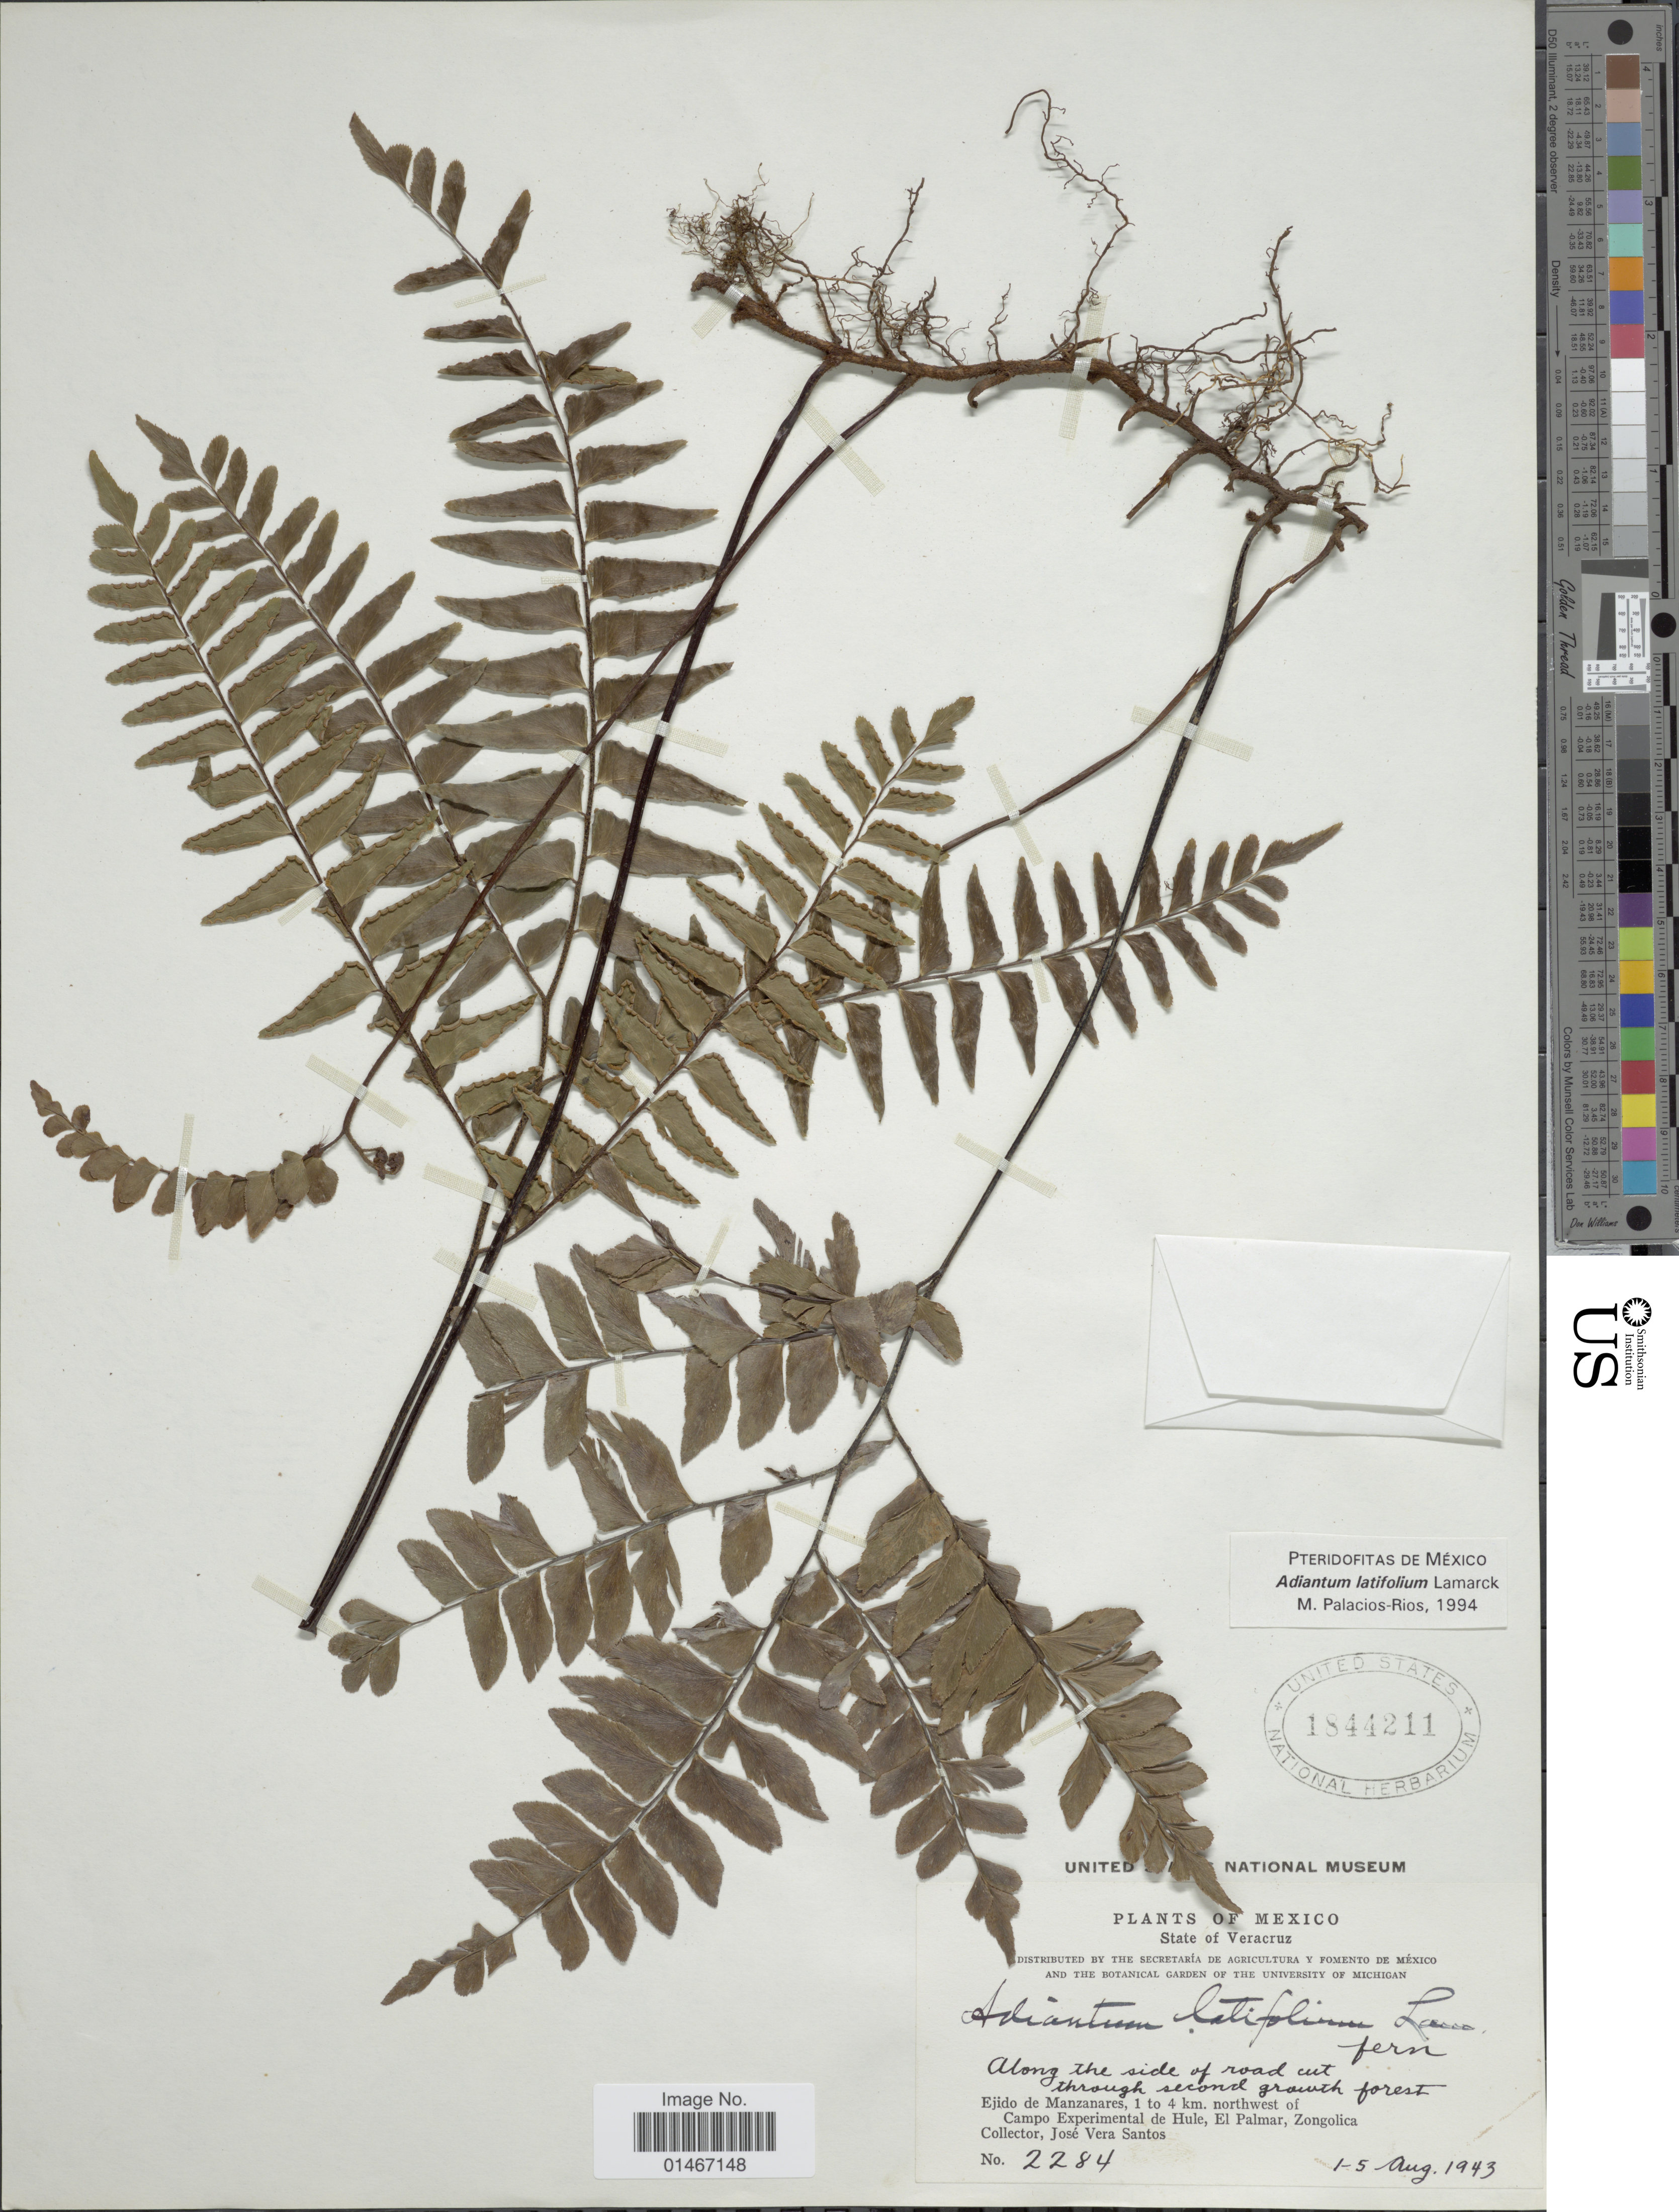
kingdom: Plantae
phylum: Tracheophyta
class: Polypodiopsida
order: Polypodiales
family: Pteridaceae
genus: Adiantum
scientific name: Adiantum latifolium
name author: Lam.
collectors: J. V. Santos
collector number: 2284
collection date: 1943-08-01/1943-08-05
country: Mexico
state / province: Veracruz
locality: Veracruz. Ejido de Manzanares, 1 to 4 km. northwest of Campo Experimental de Hule, El Palmar, Zongolica.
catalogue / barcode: US 1844211